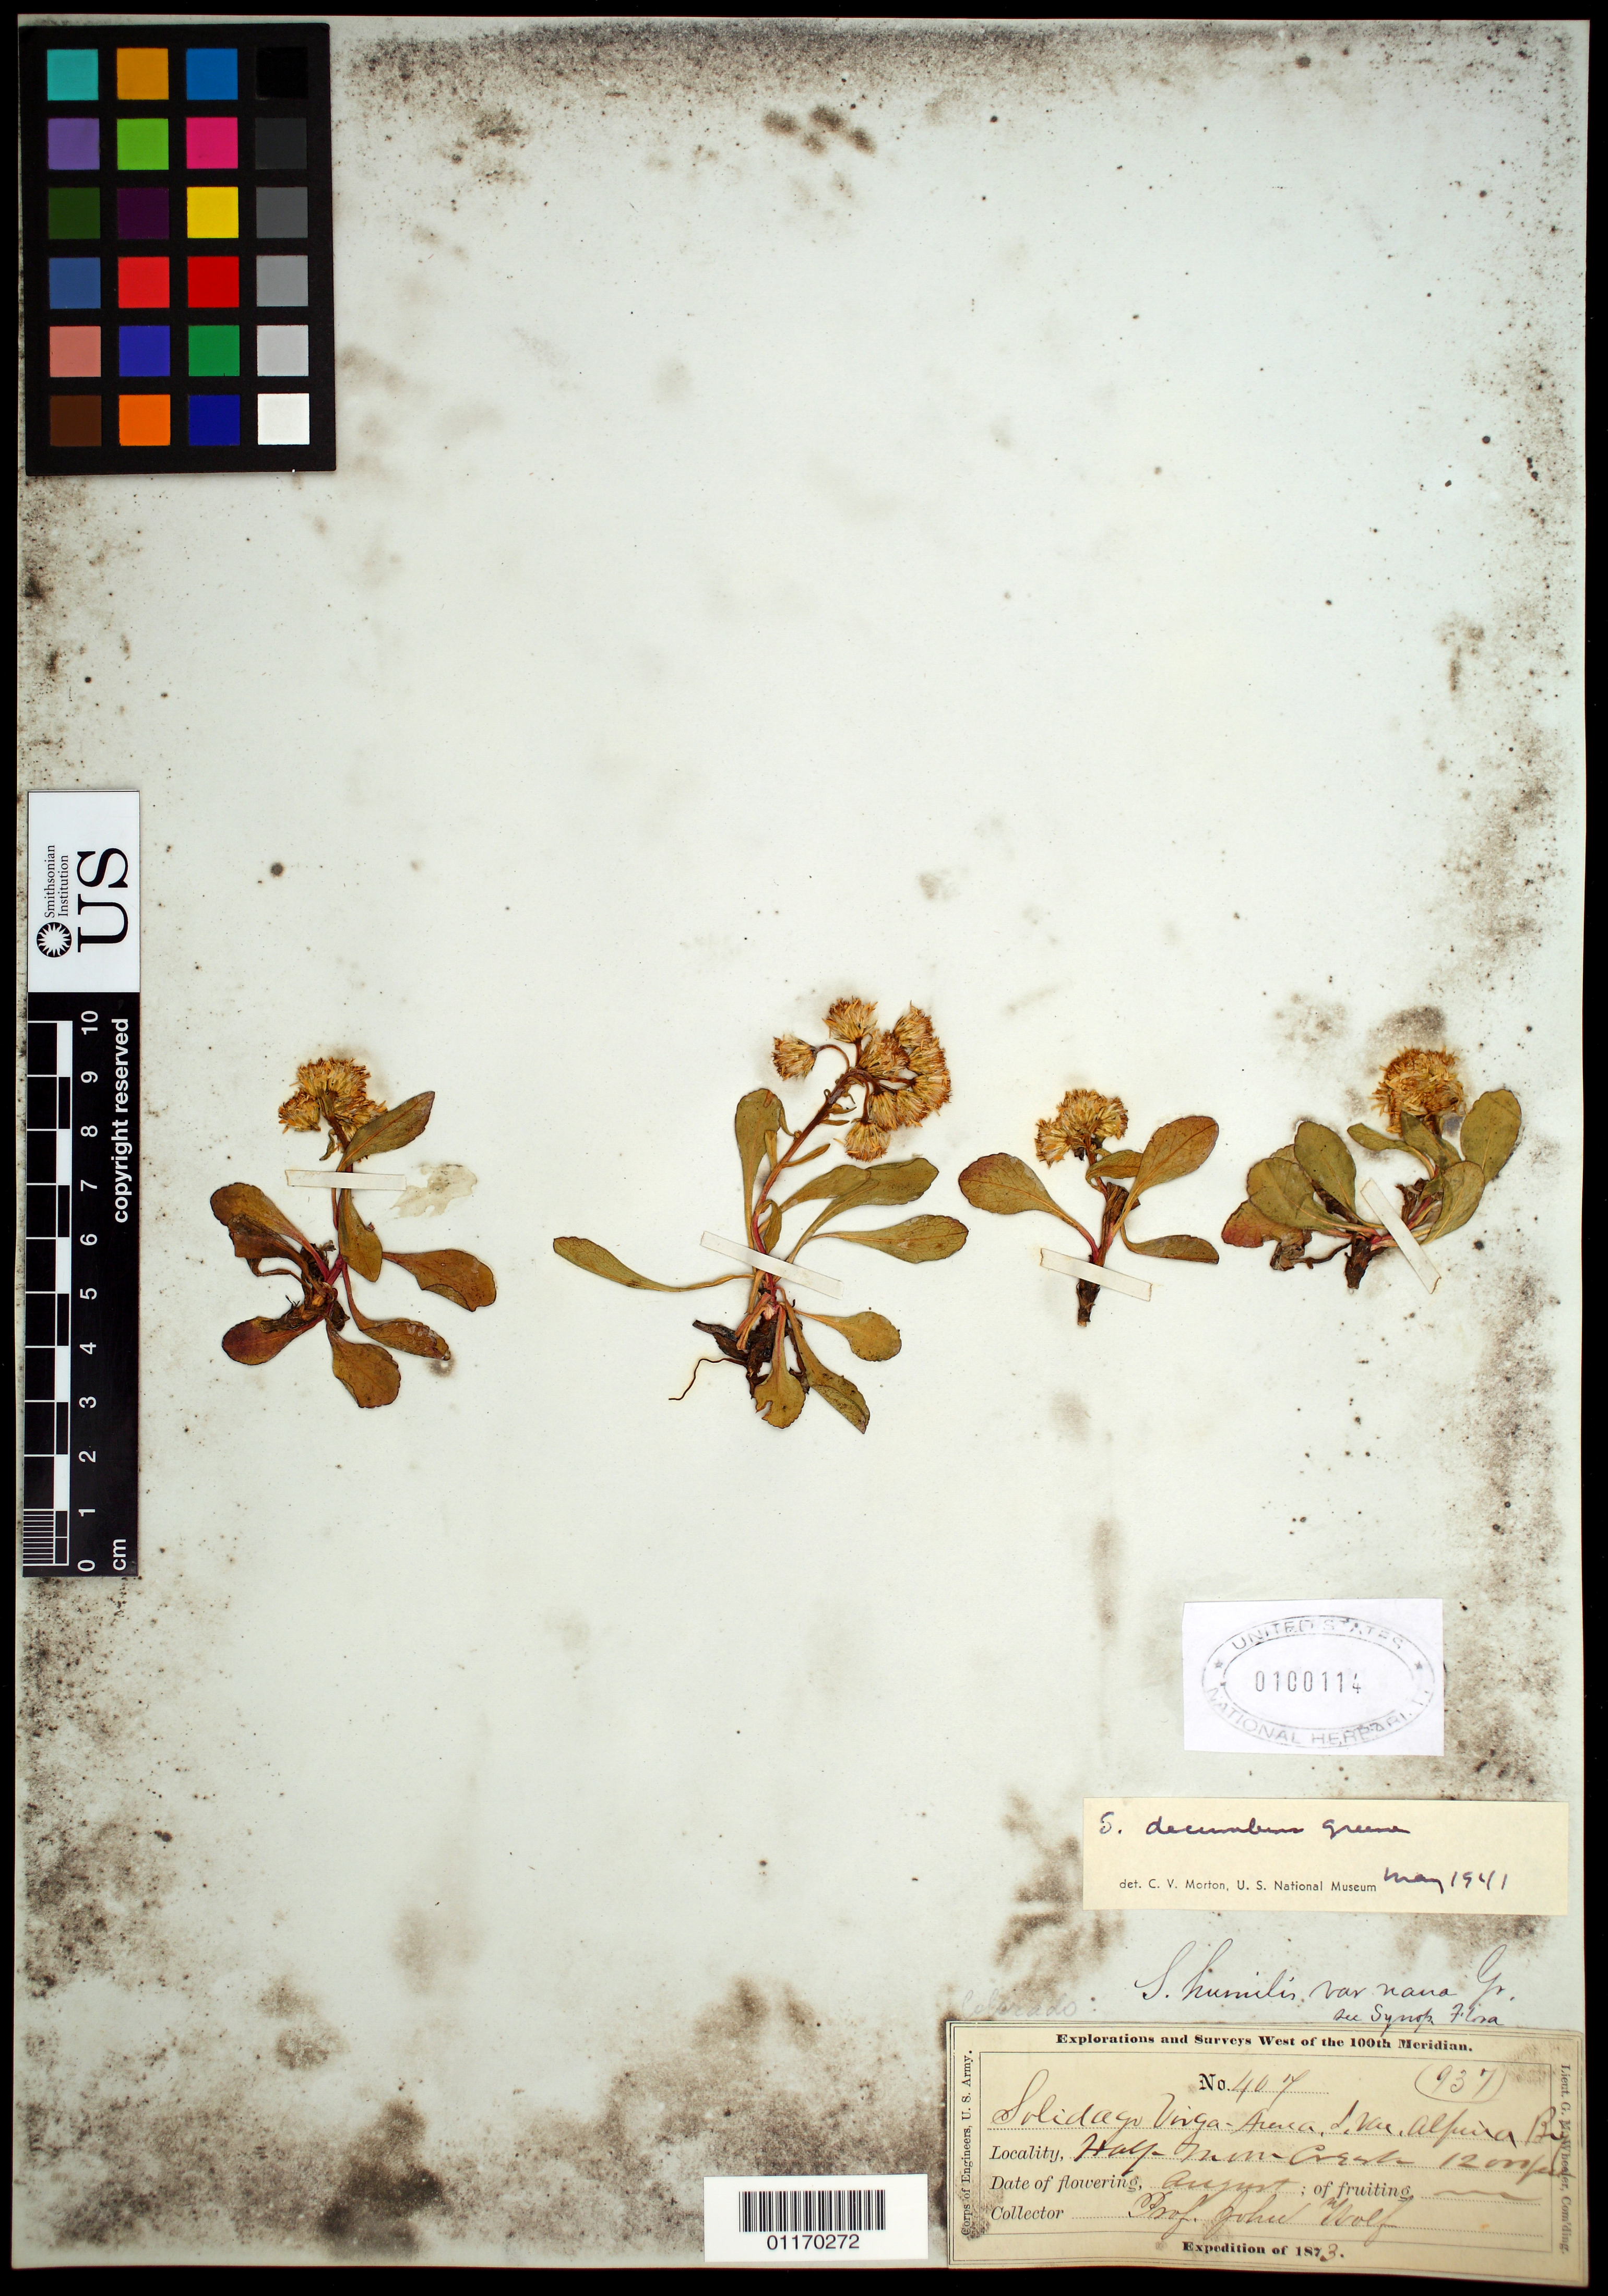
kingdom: Plantae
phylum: Tracheophyta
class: Magnoliopsida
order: Asterales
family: Asteraceae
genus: Solidago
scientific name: Solidago decumbens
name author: Greene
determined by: Morton, C. V.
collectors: J. Wolf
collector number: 407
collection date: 1873-08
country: United States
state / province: Colorado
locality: Half Moon Creek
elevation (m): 3658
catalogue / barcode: US 100114